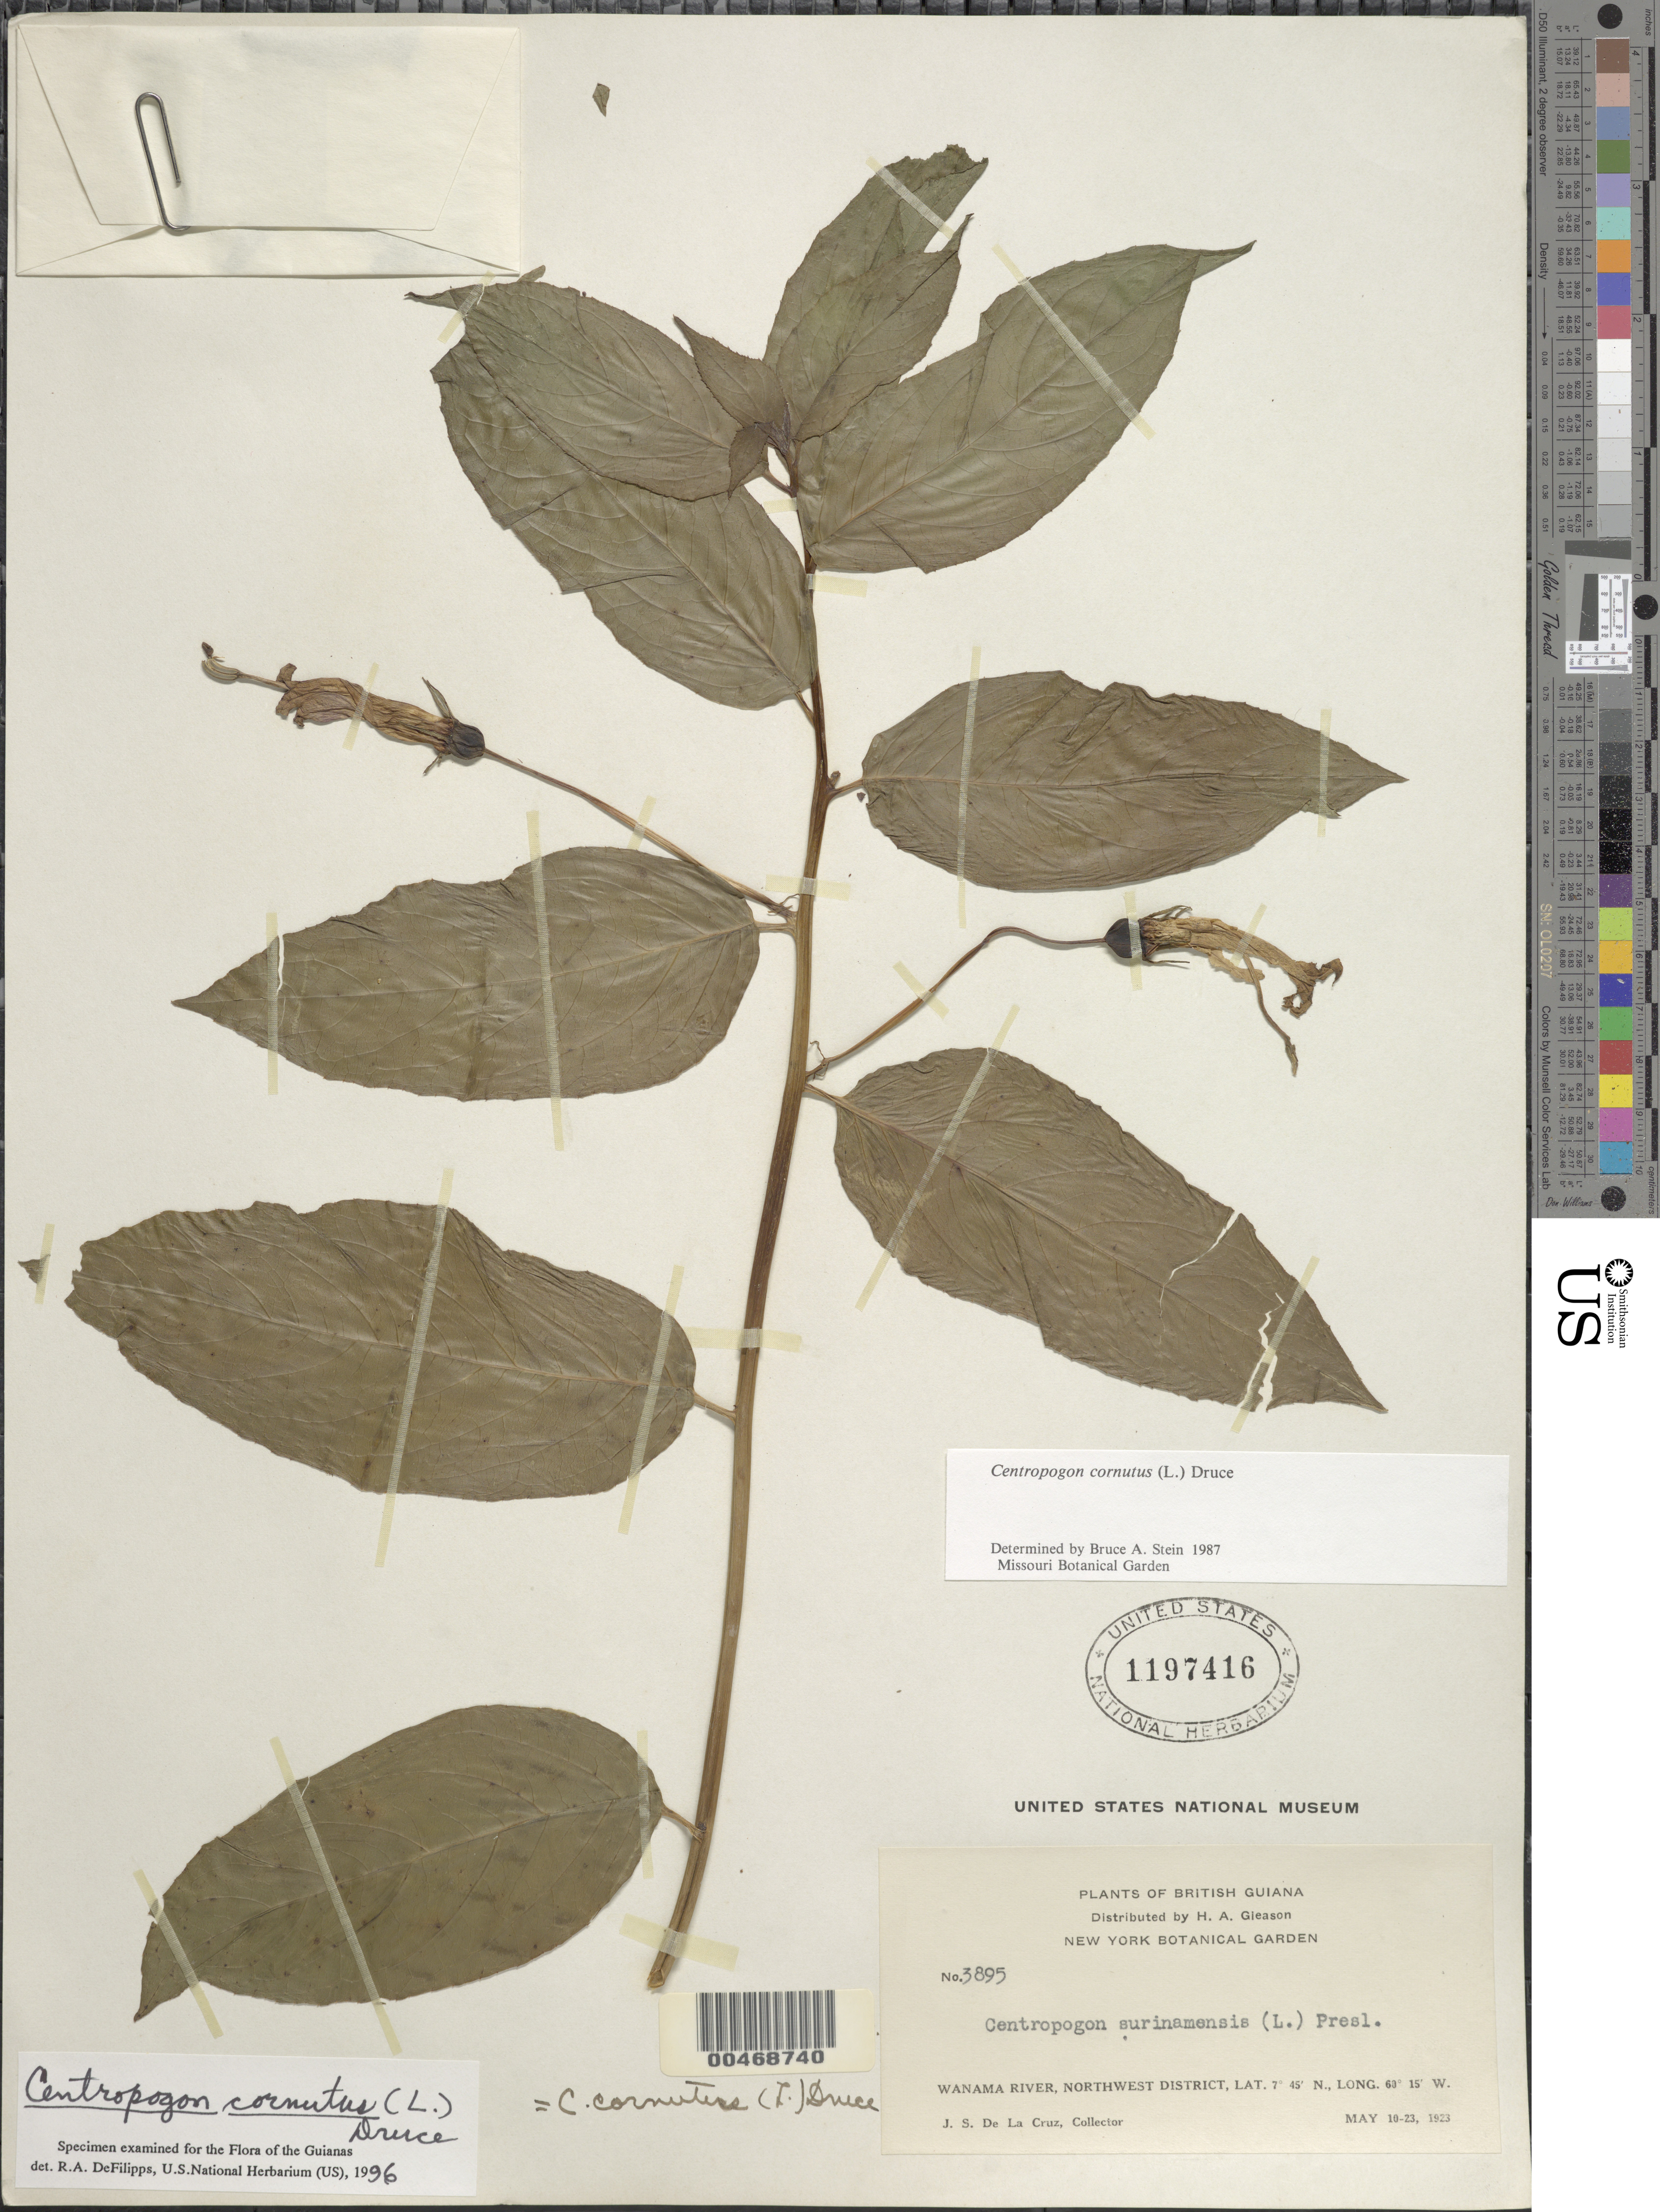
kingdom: Plantae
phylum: Tracheophyta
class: Magnoliopsida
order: Asterales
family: Campanulaceae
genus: Centropogon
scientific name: Centropogon cornutus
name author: (L.) Druce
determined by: DeFilipps, R. A.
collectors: J. S. de la Cruz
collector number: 3895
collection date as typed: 10-May-23 to 23-May-23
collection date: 1923-05-10/1923-05-23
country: Guyana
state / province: Barima-Waini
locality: Wanama R., NW District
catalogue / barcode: US 1197416